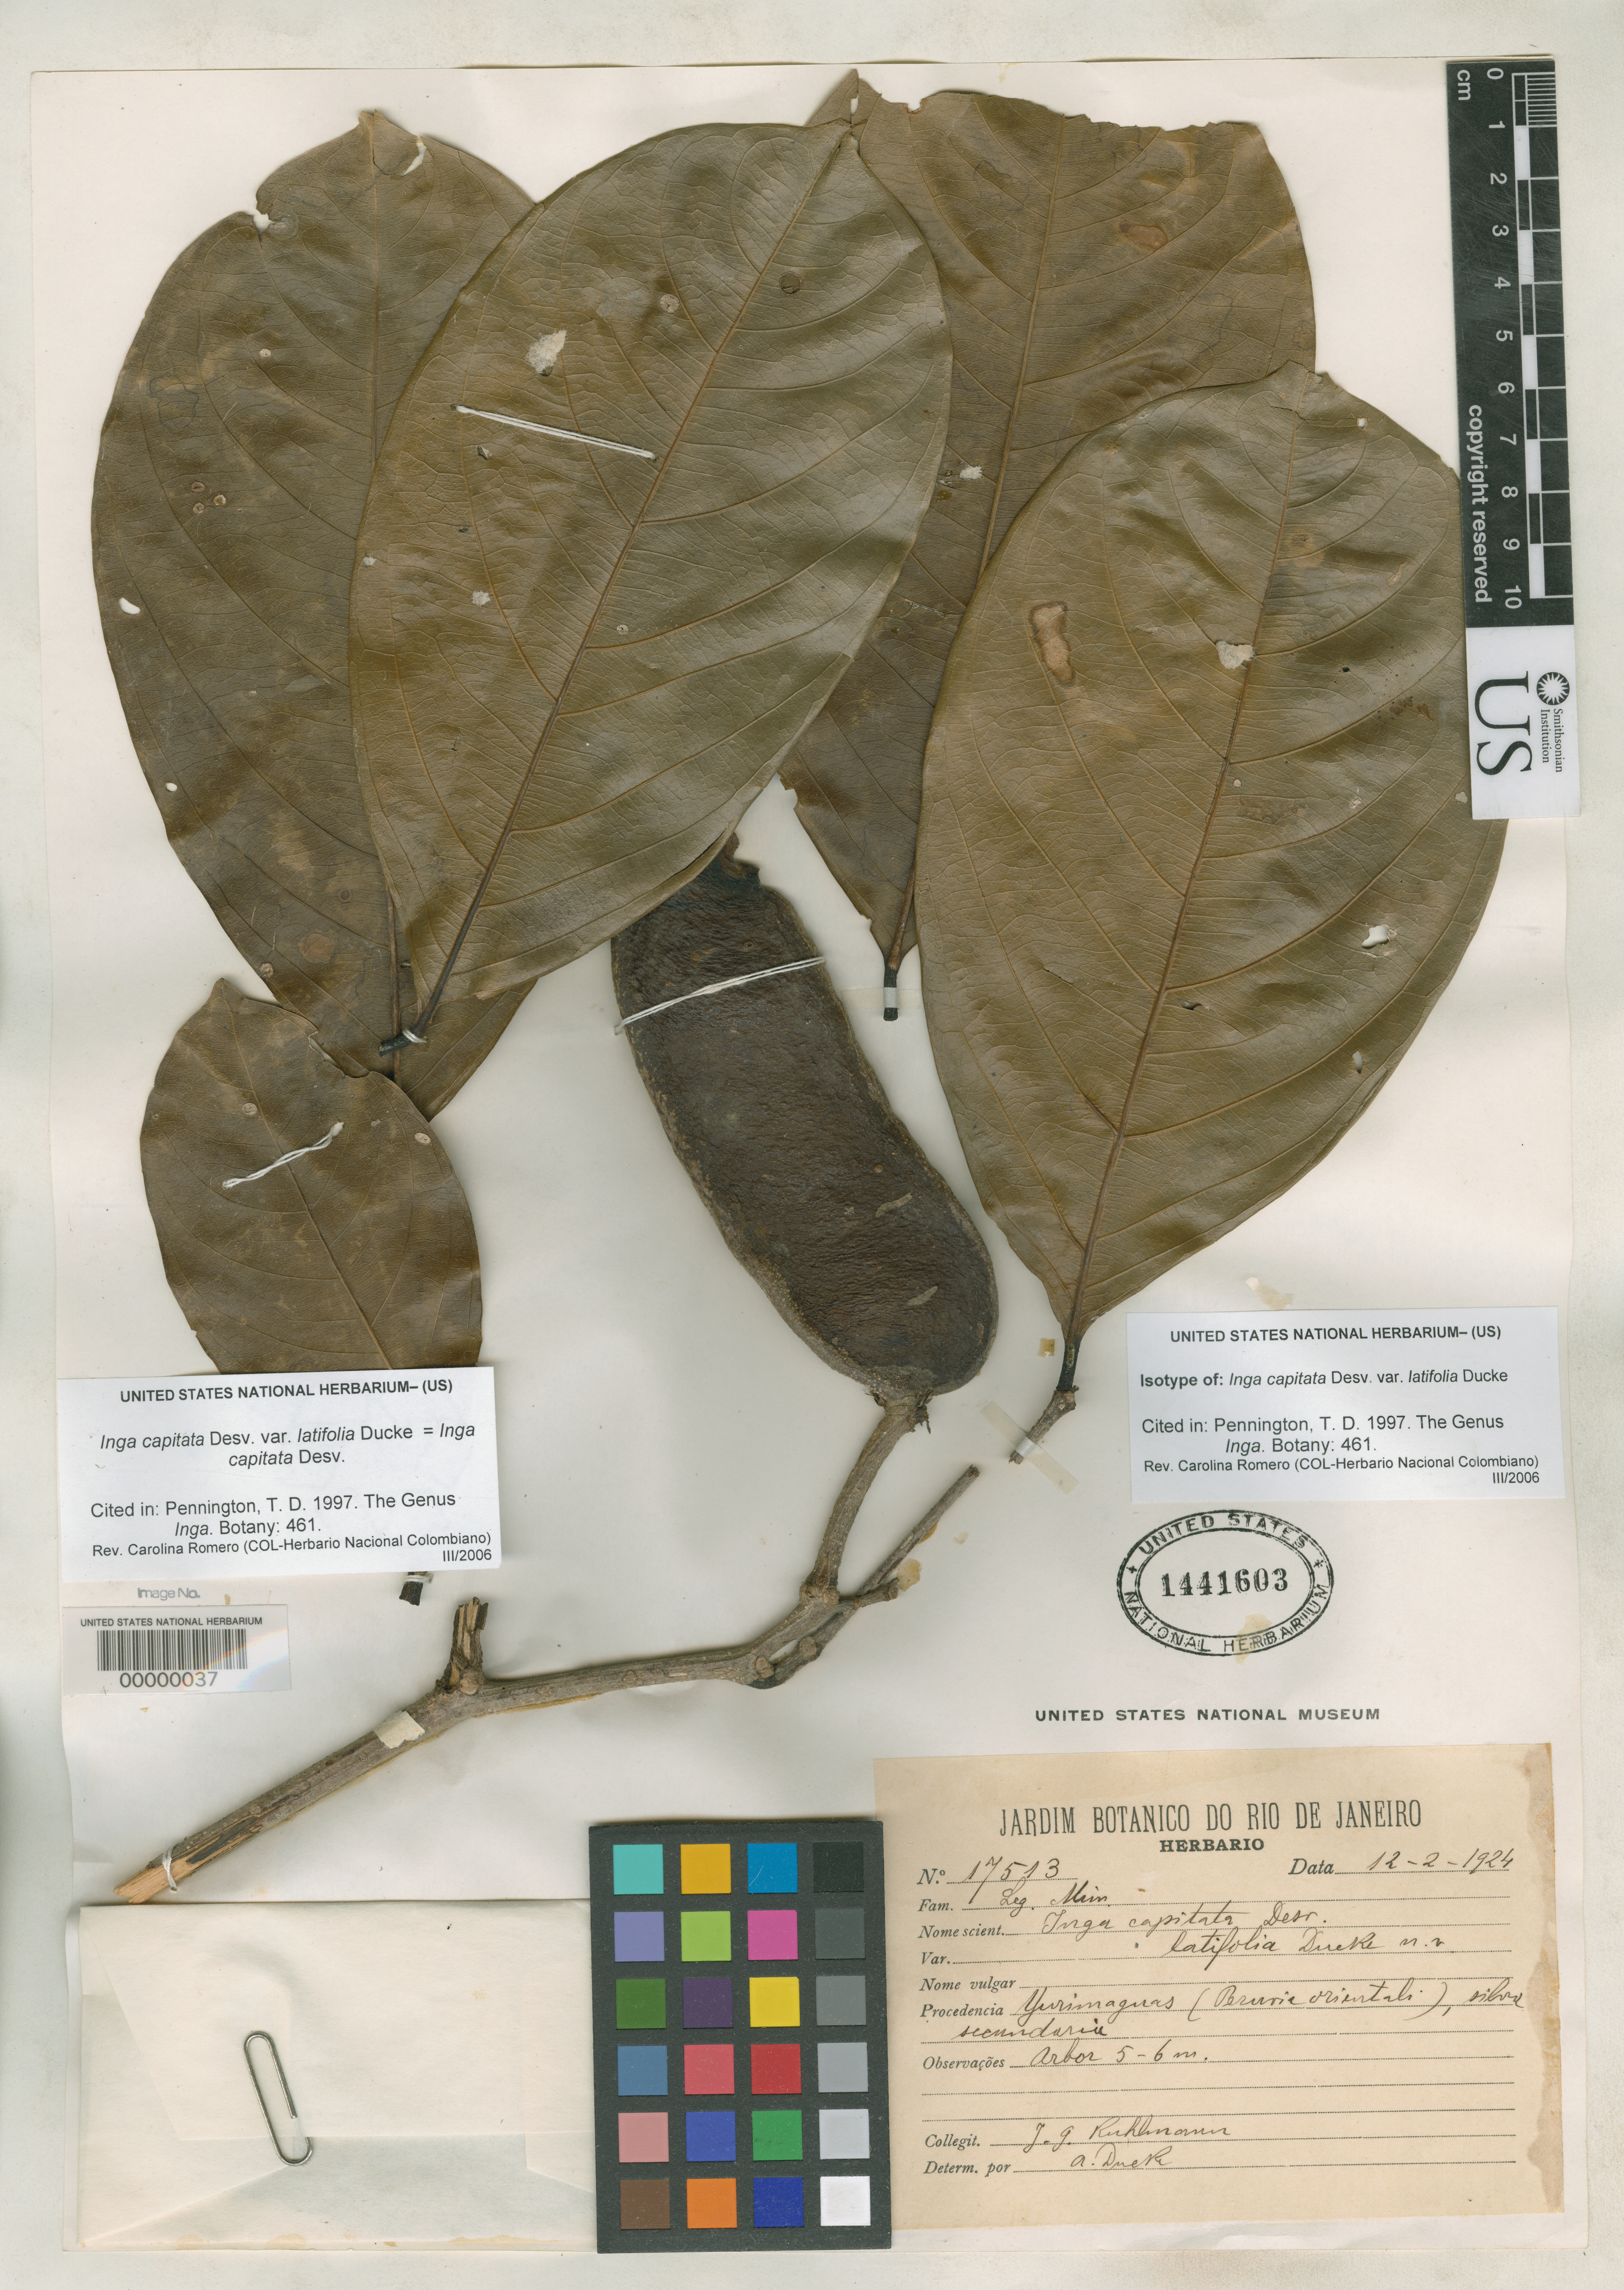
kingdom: Plantae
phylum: Tracheophyta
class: Magnoliopsida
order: Fabales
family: Fabaceae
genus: Inga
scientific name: Inga capitata var. latifolia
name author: Ducke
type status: Isotype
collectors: J. G. Kuhlmann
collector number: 17513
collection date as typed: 1924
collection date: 1924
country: Peru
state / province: Loreto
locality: Yurimaguas.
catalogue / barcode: US 1441603